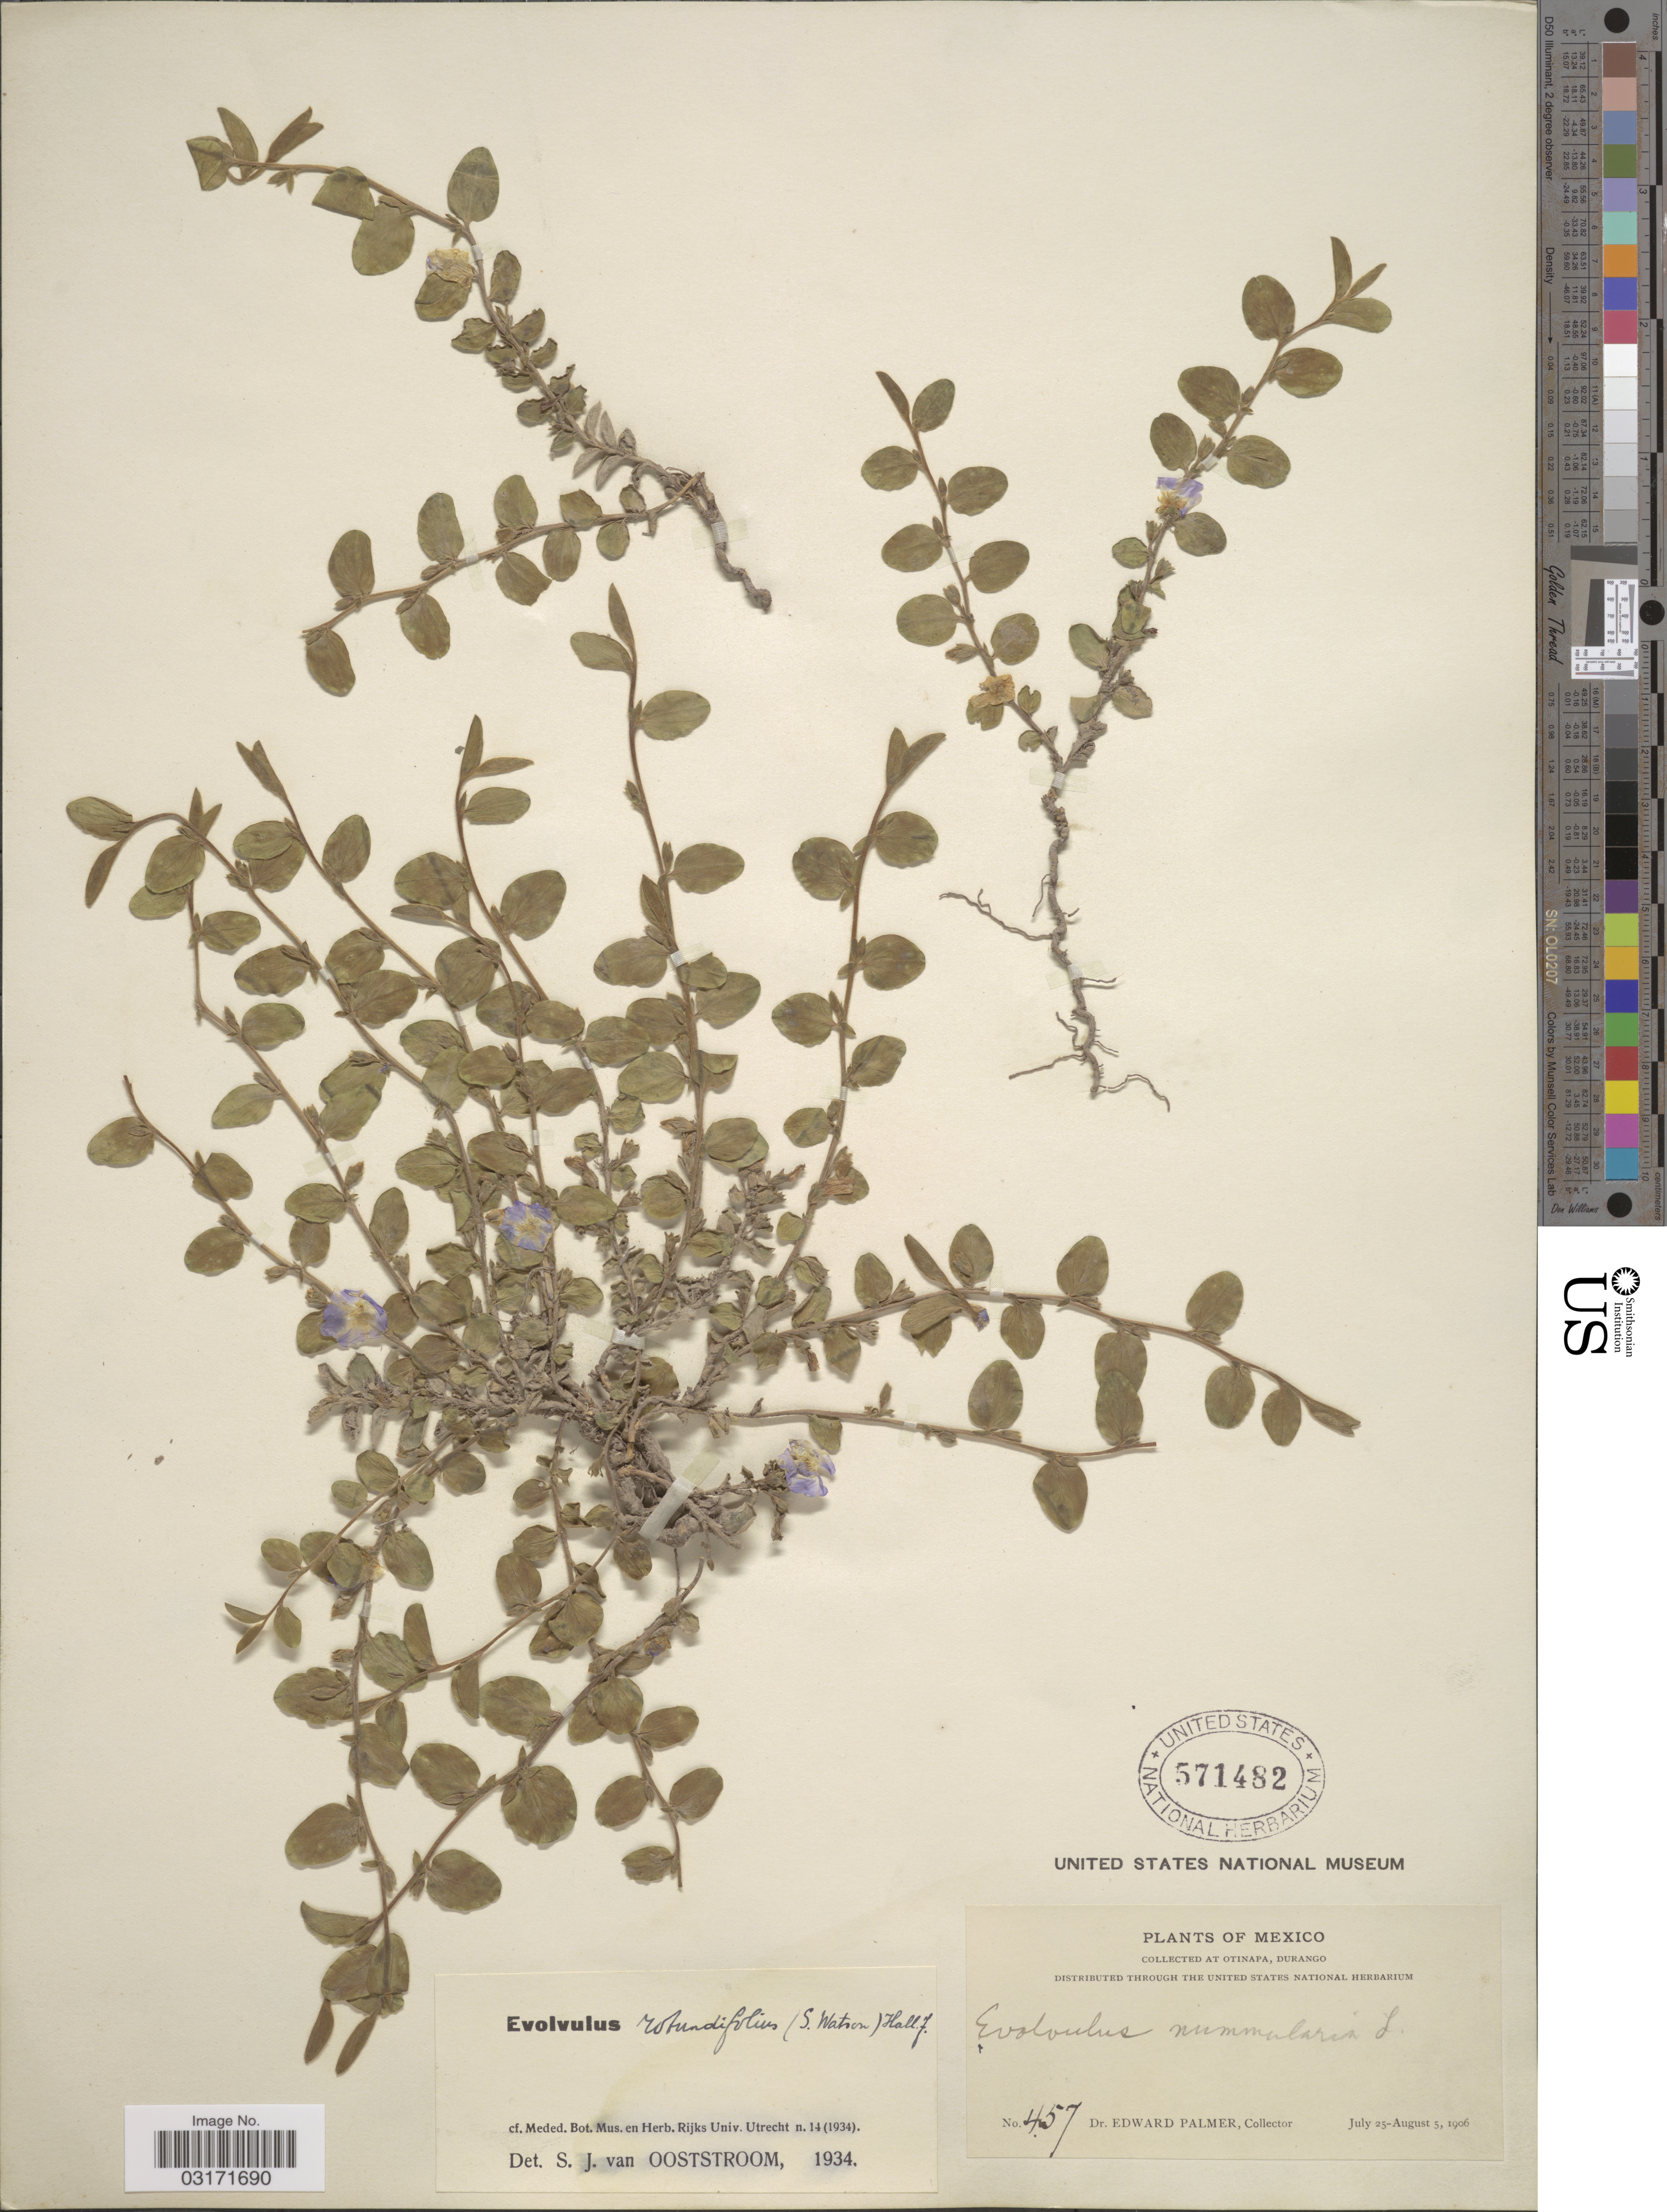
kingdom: Plantae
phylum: Tracheophyta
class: Magnoliopsida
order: Solanales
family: Convolvulaceae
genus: Evolvulus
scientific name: Evolvulus rotundifolius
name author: (S. Watson) Hallier f.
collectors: E. Palmer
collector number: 457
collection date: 1906-07-25/1906-08-05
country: Mexico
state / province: Durango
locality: At Otinapa.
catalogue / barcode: US 571482